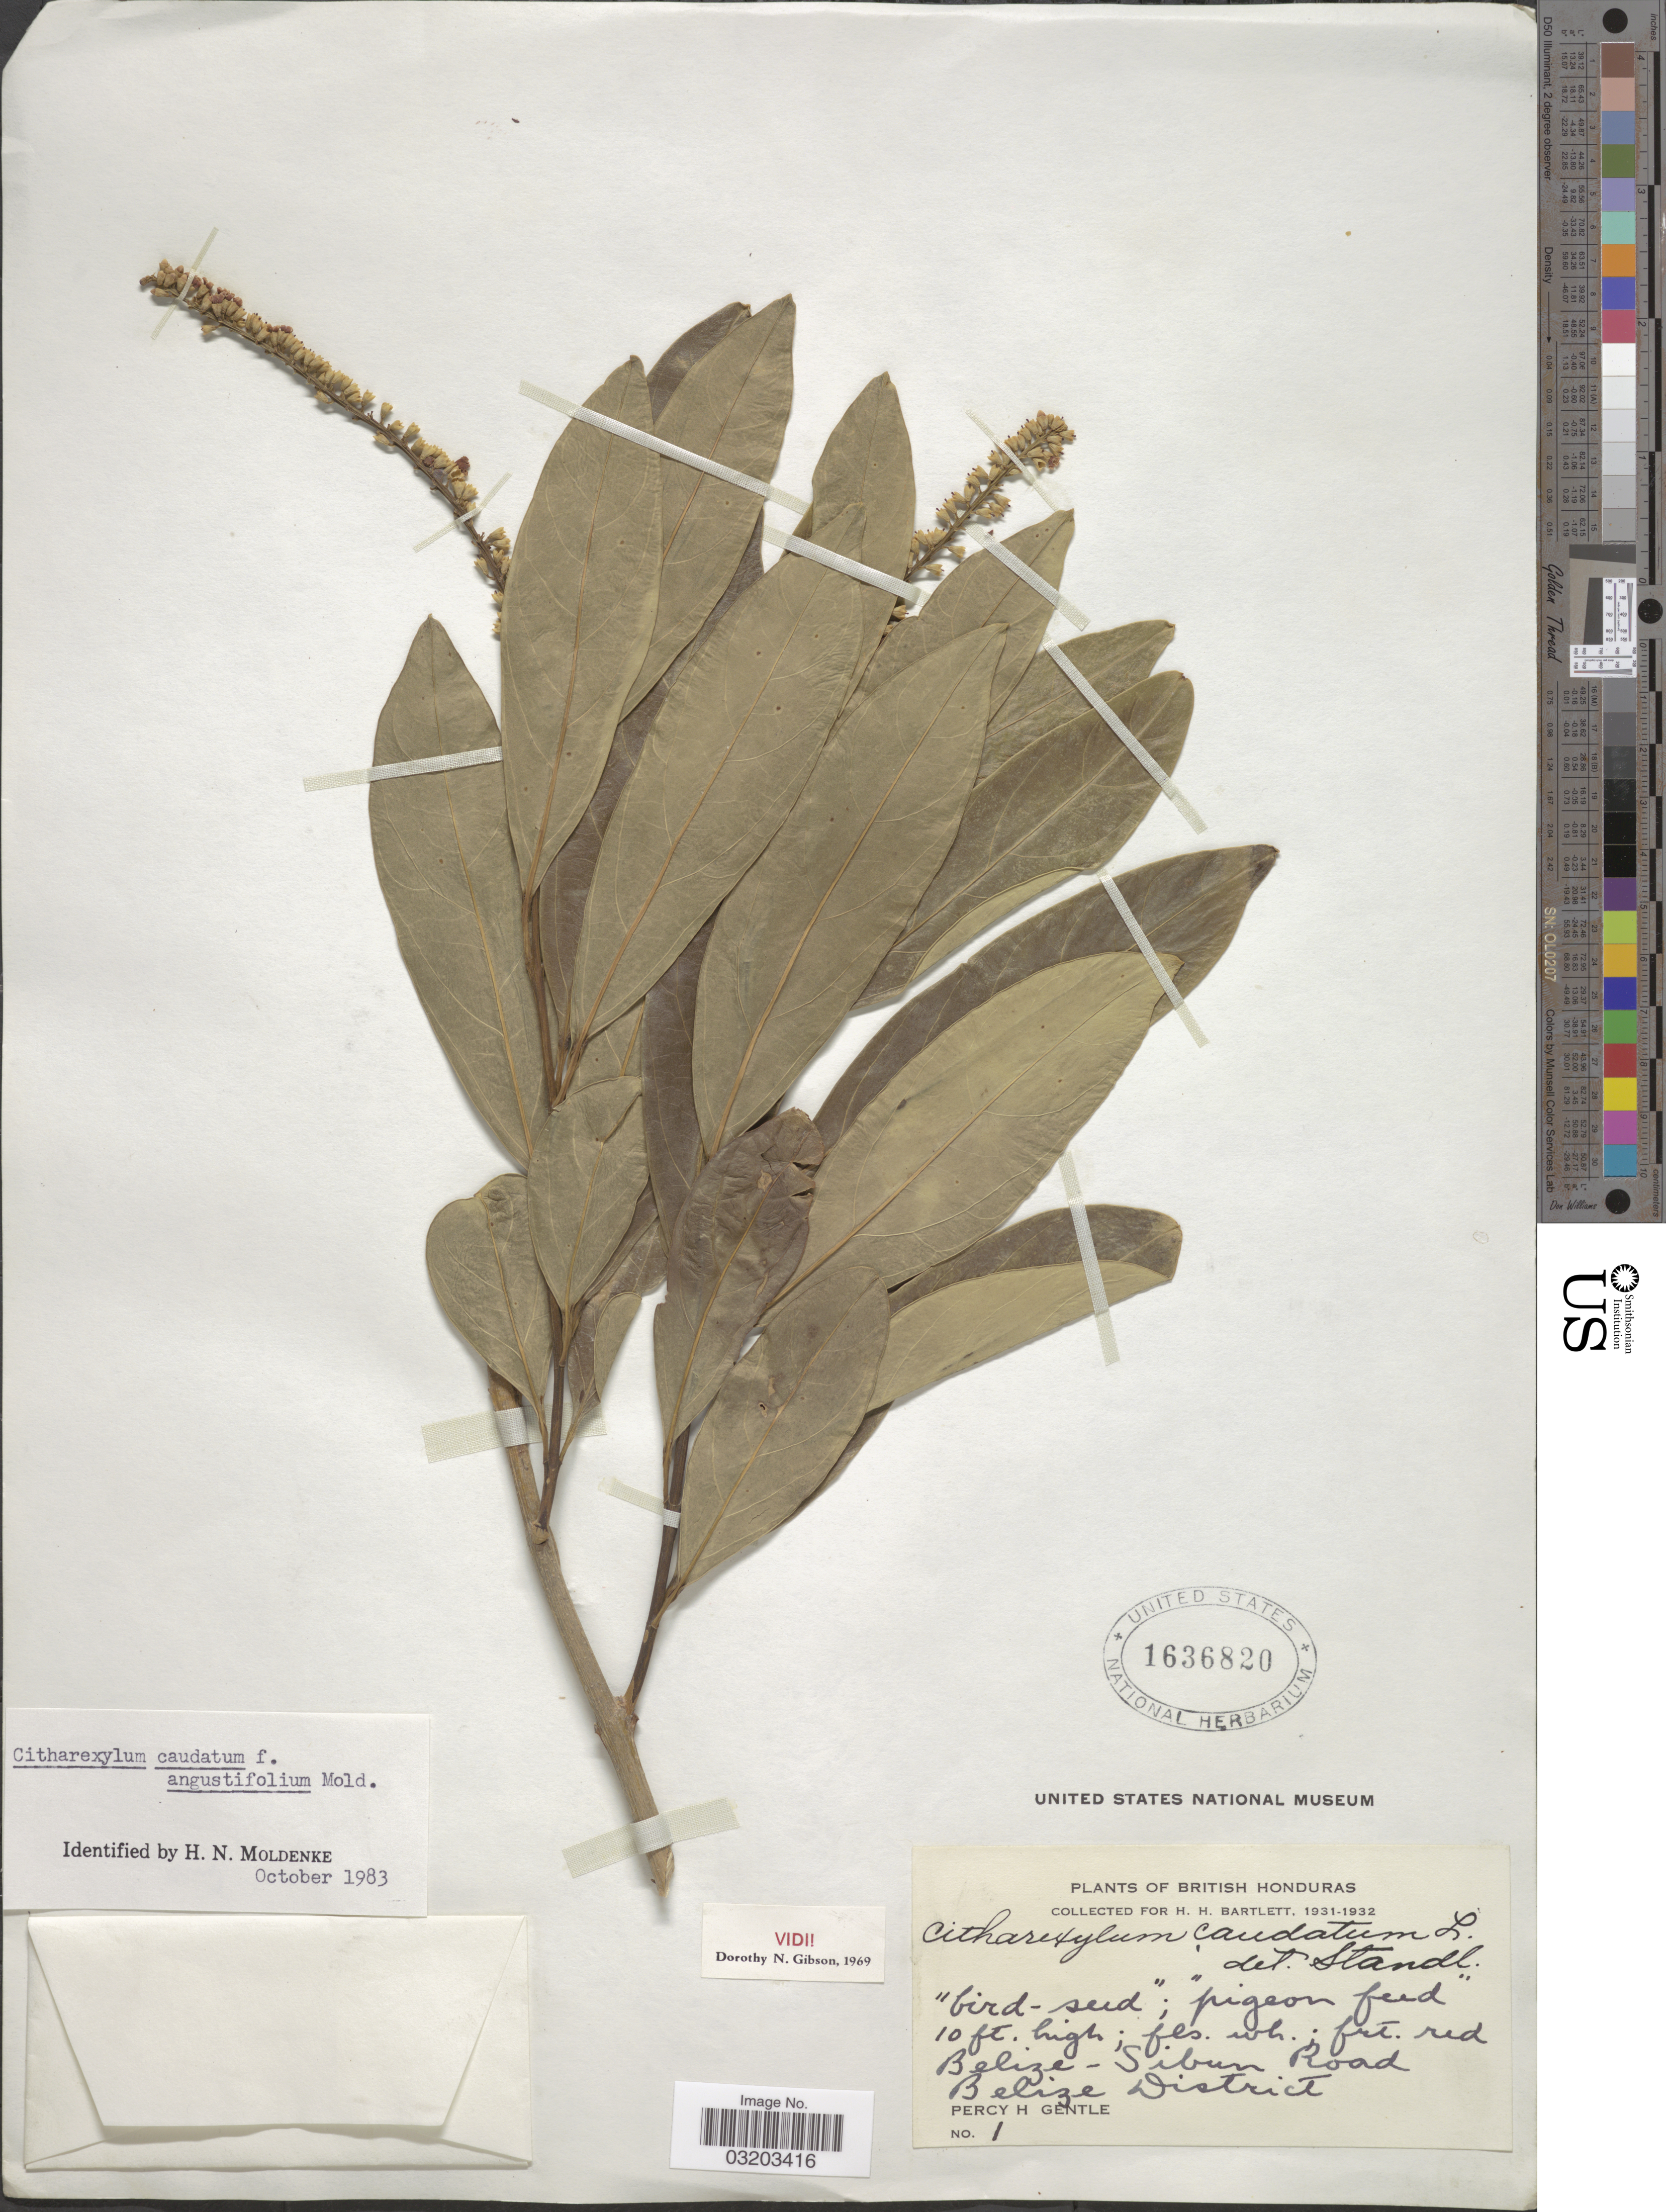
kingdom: Plantae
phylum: Tracheophyta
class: Magnoliopsida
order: Lamiales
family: Verbenaceae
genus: Citharexylum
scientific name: Citharexylum caudatum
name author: L.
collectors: P. H. Gentle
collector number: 1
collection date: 1931/1932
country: Belize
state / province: Belize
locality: British Honduras. Sibun Road. Belize District.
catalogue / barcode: US 1636820